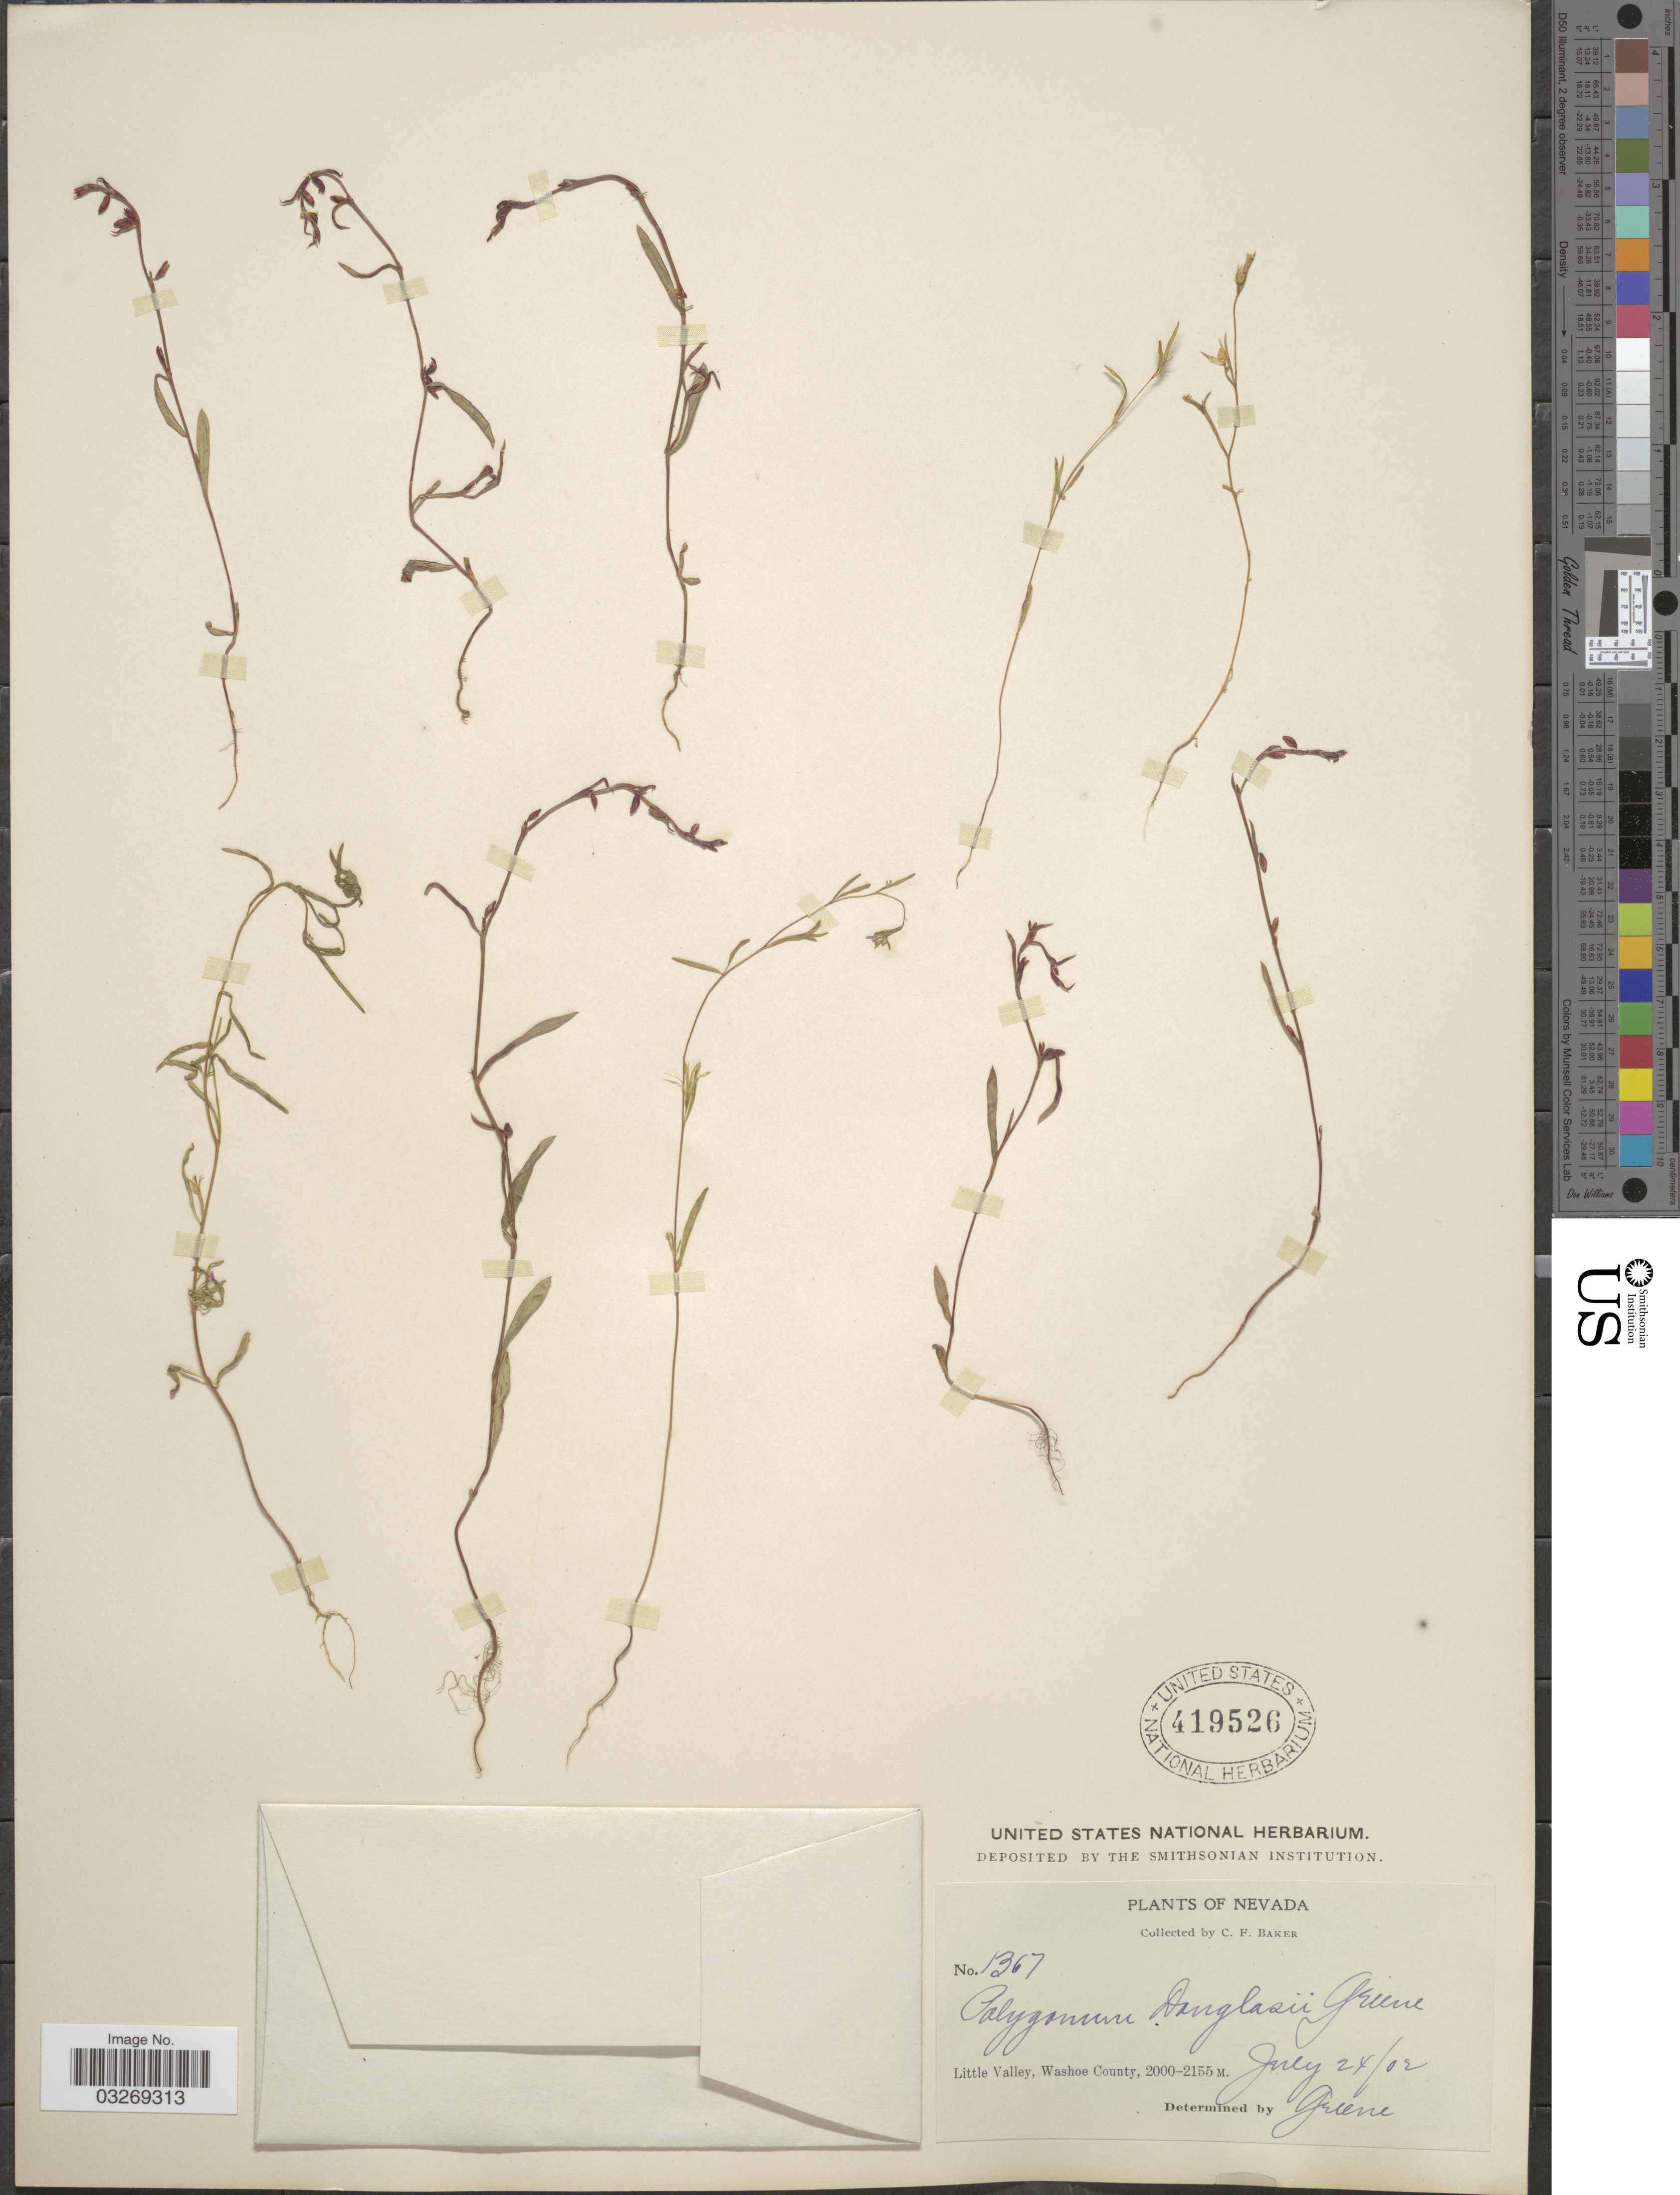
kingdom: Plantae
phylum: Tracheophyta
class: Magnoliopsida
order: Caryophyllales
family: Polygonaceae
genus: Polygonum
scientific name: Polygonum douglasii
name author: Greene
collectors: C. F. Baker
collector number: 1367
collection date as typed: Transcribed d/m/y: 24/7/2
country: United States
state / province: Nevada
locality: Little Valley, Washoe County.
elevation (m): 2000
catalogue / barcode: US 419526